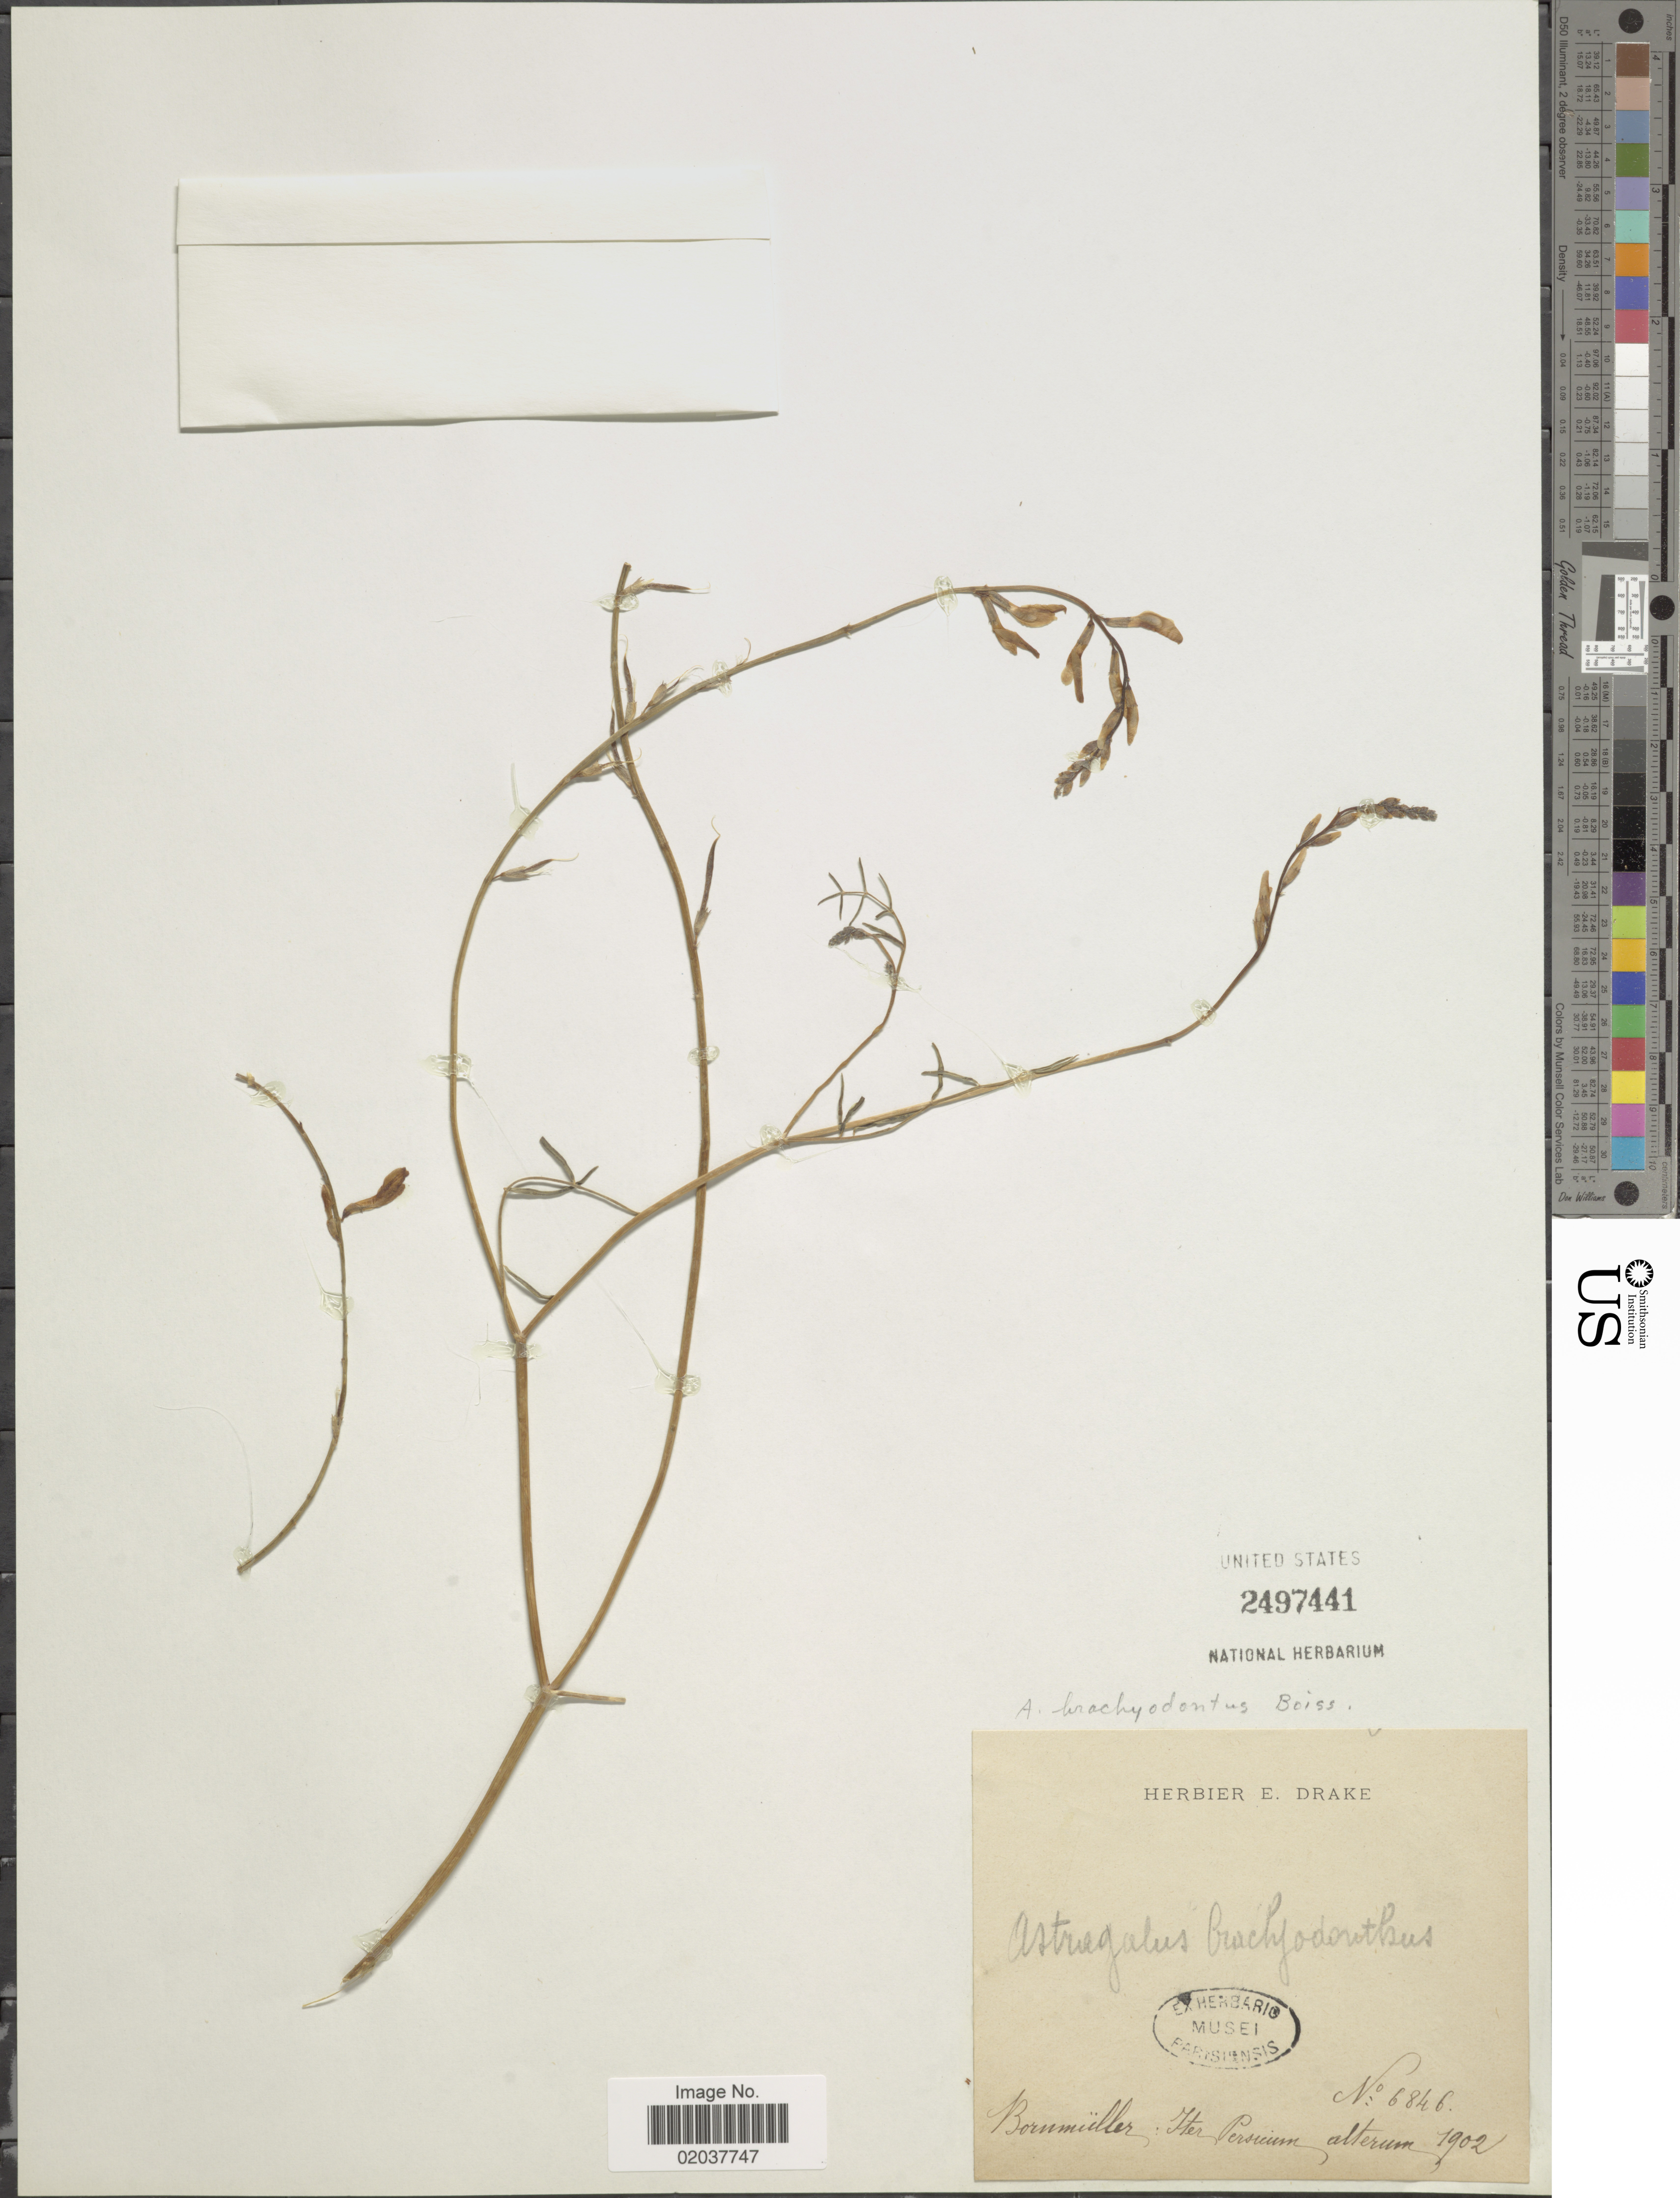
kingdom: Plantae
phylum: Tracheophyta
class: Magnoliopsida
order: Fabales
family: Fabaceae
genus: Astragalus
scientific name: Astragalus brachyodontus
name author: Boiss.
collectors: Bornmüller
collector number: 6846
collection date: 1902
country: Iran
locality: Persicum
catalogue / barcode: US 2497441